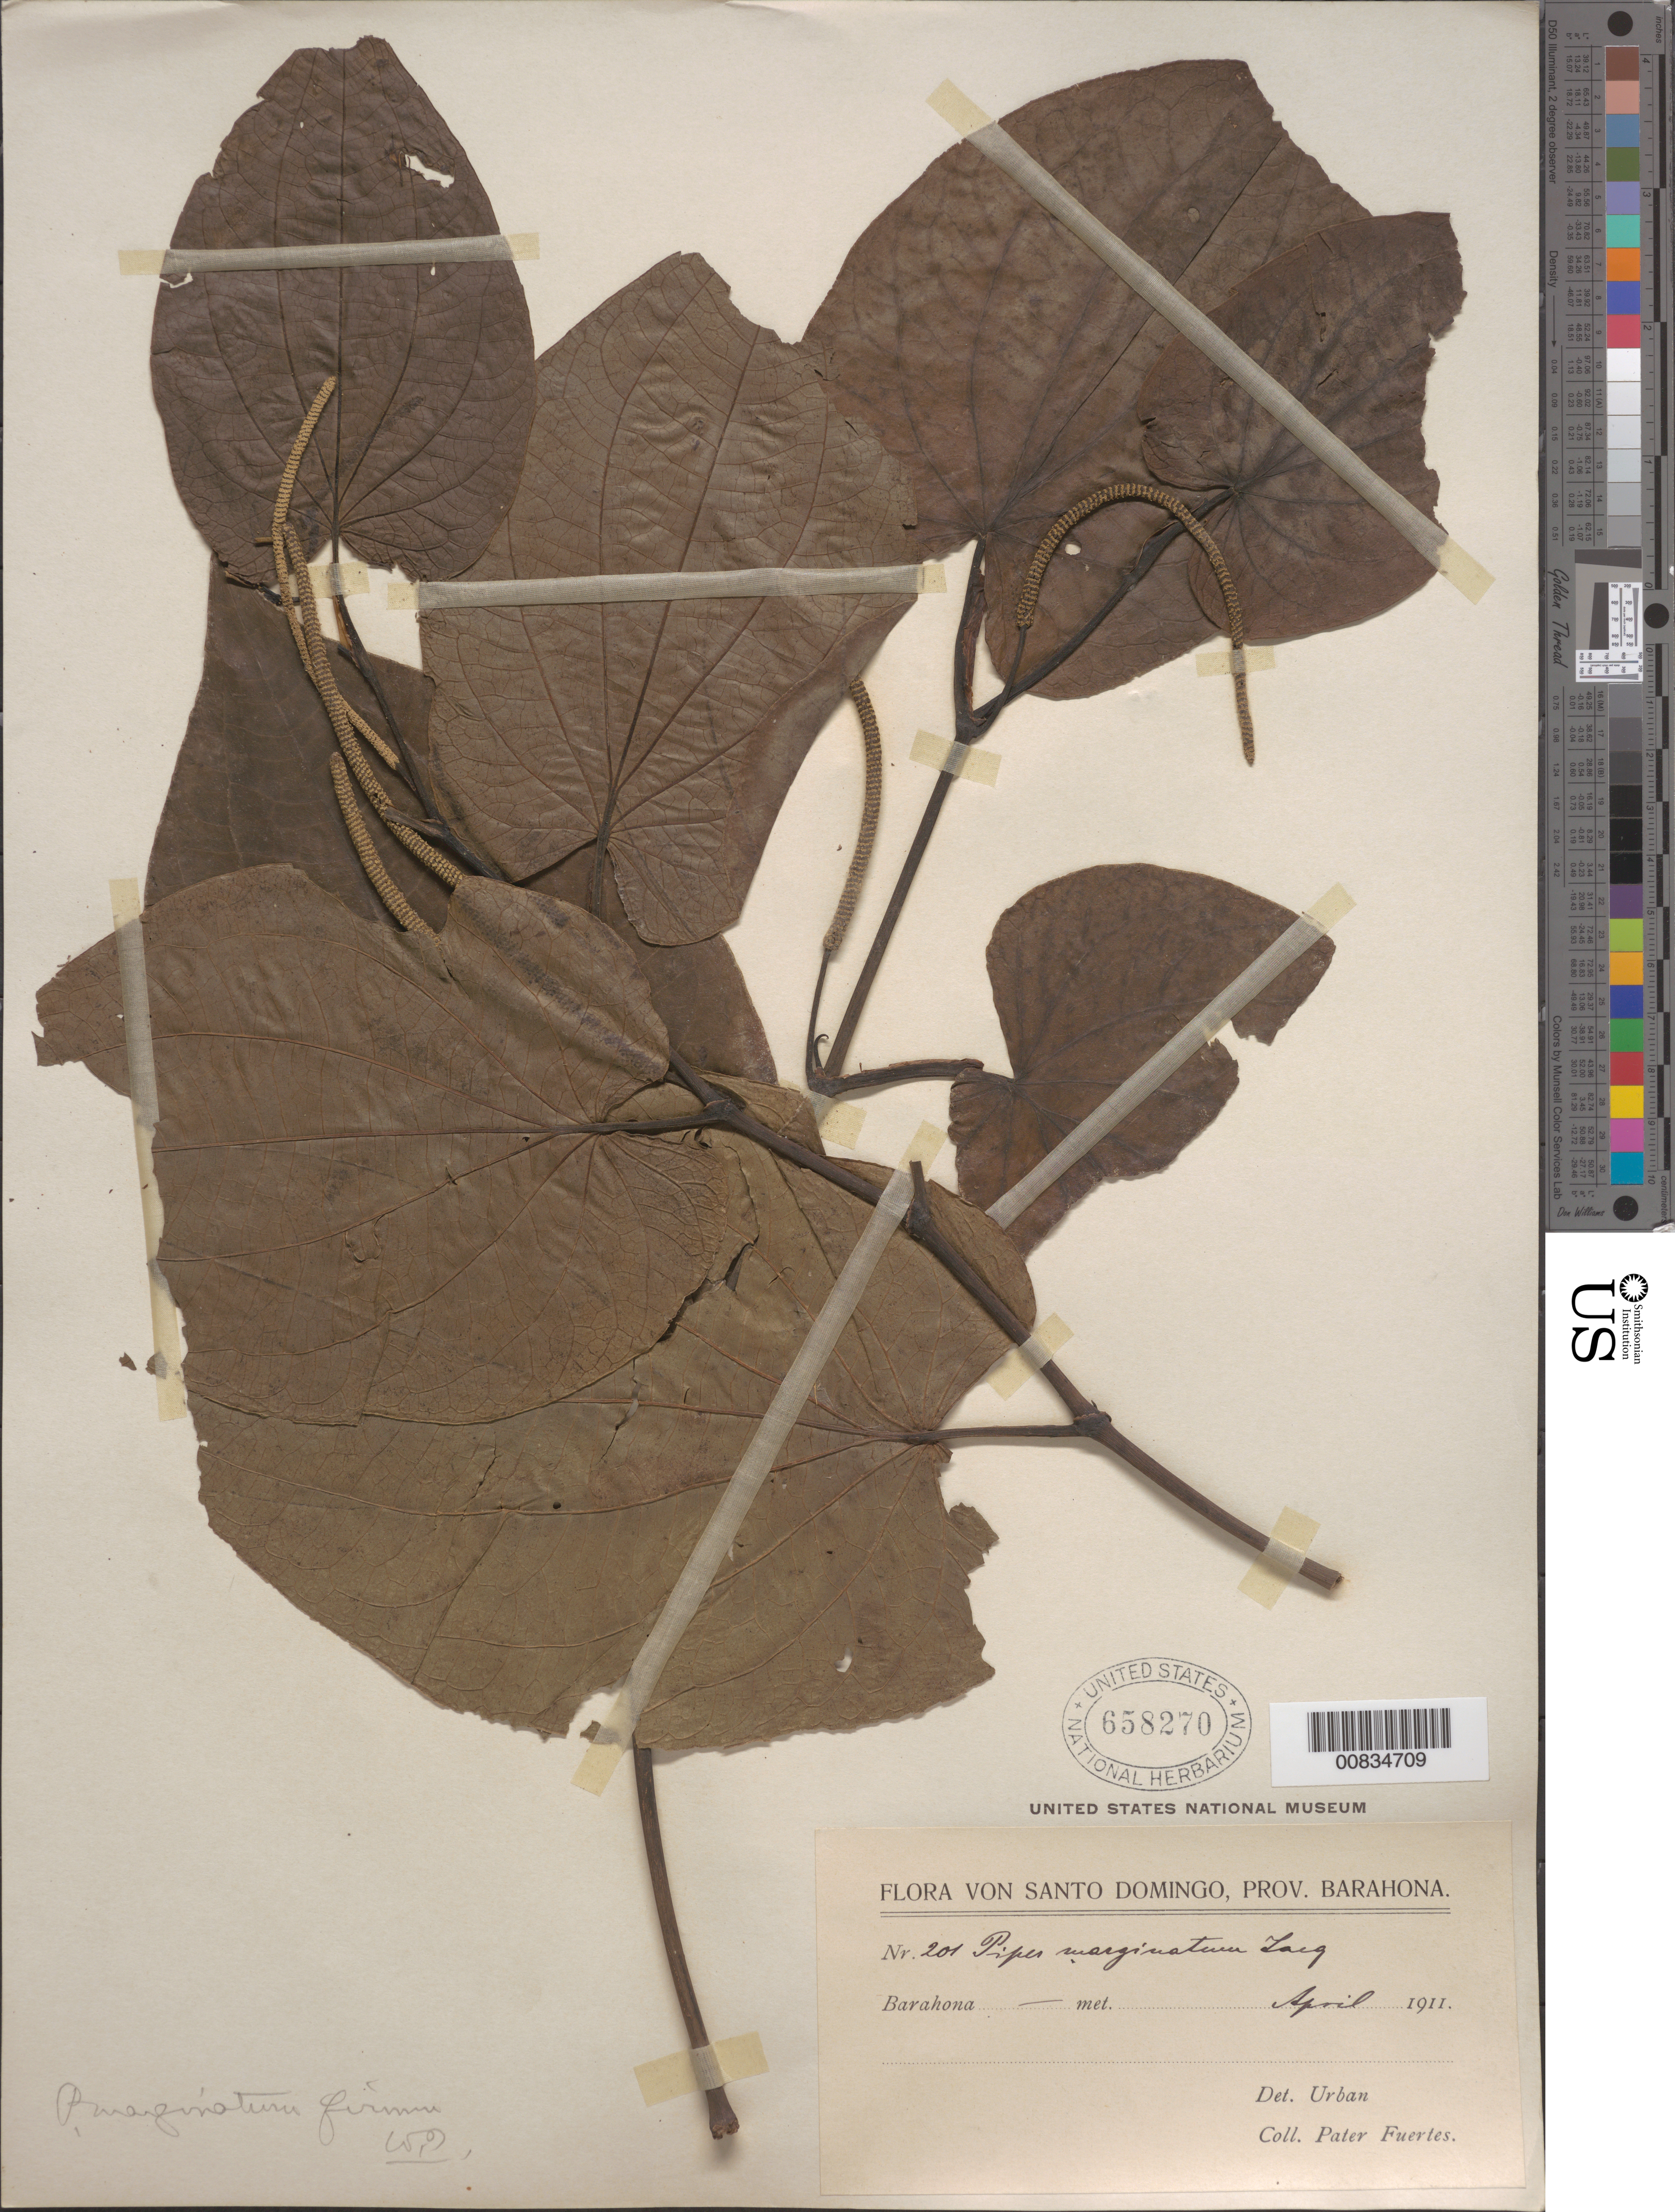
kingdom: Plantae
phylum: Tracheophyta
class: Magnoliopsida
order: Piperales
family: Piperaceae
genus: Piper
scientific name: Piper marginatum var. domatiiferum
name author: Trel.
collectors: M. D. Fuertes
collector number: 201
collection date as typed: Apr 1911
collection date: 1911-04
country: Dominican Republic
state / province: Barahona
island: Hispaniola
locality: Barahona.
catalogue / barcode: US 658270